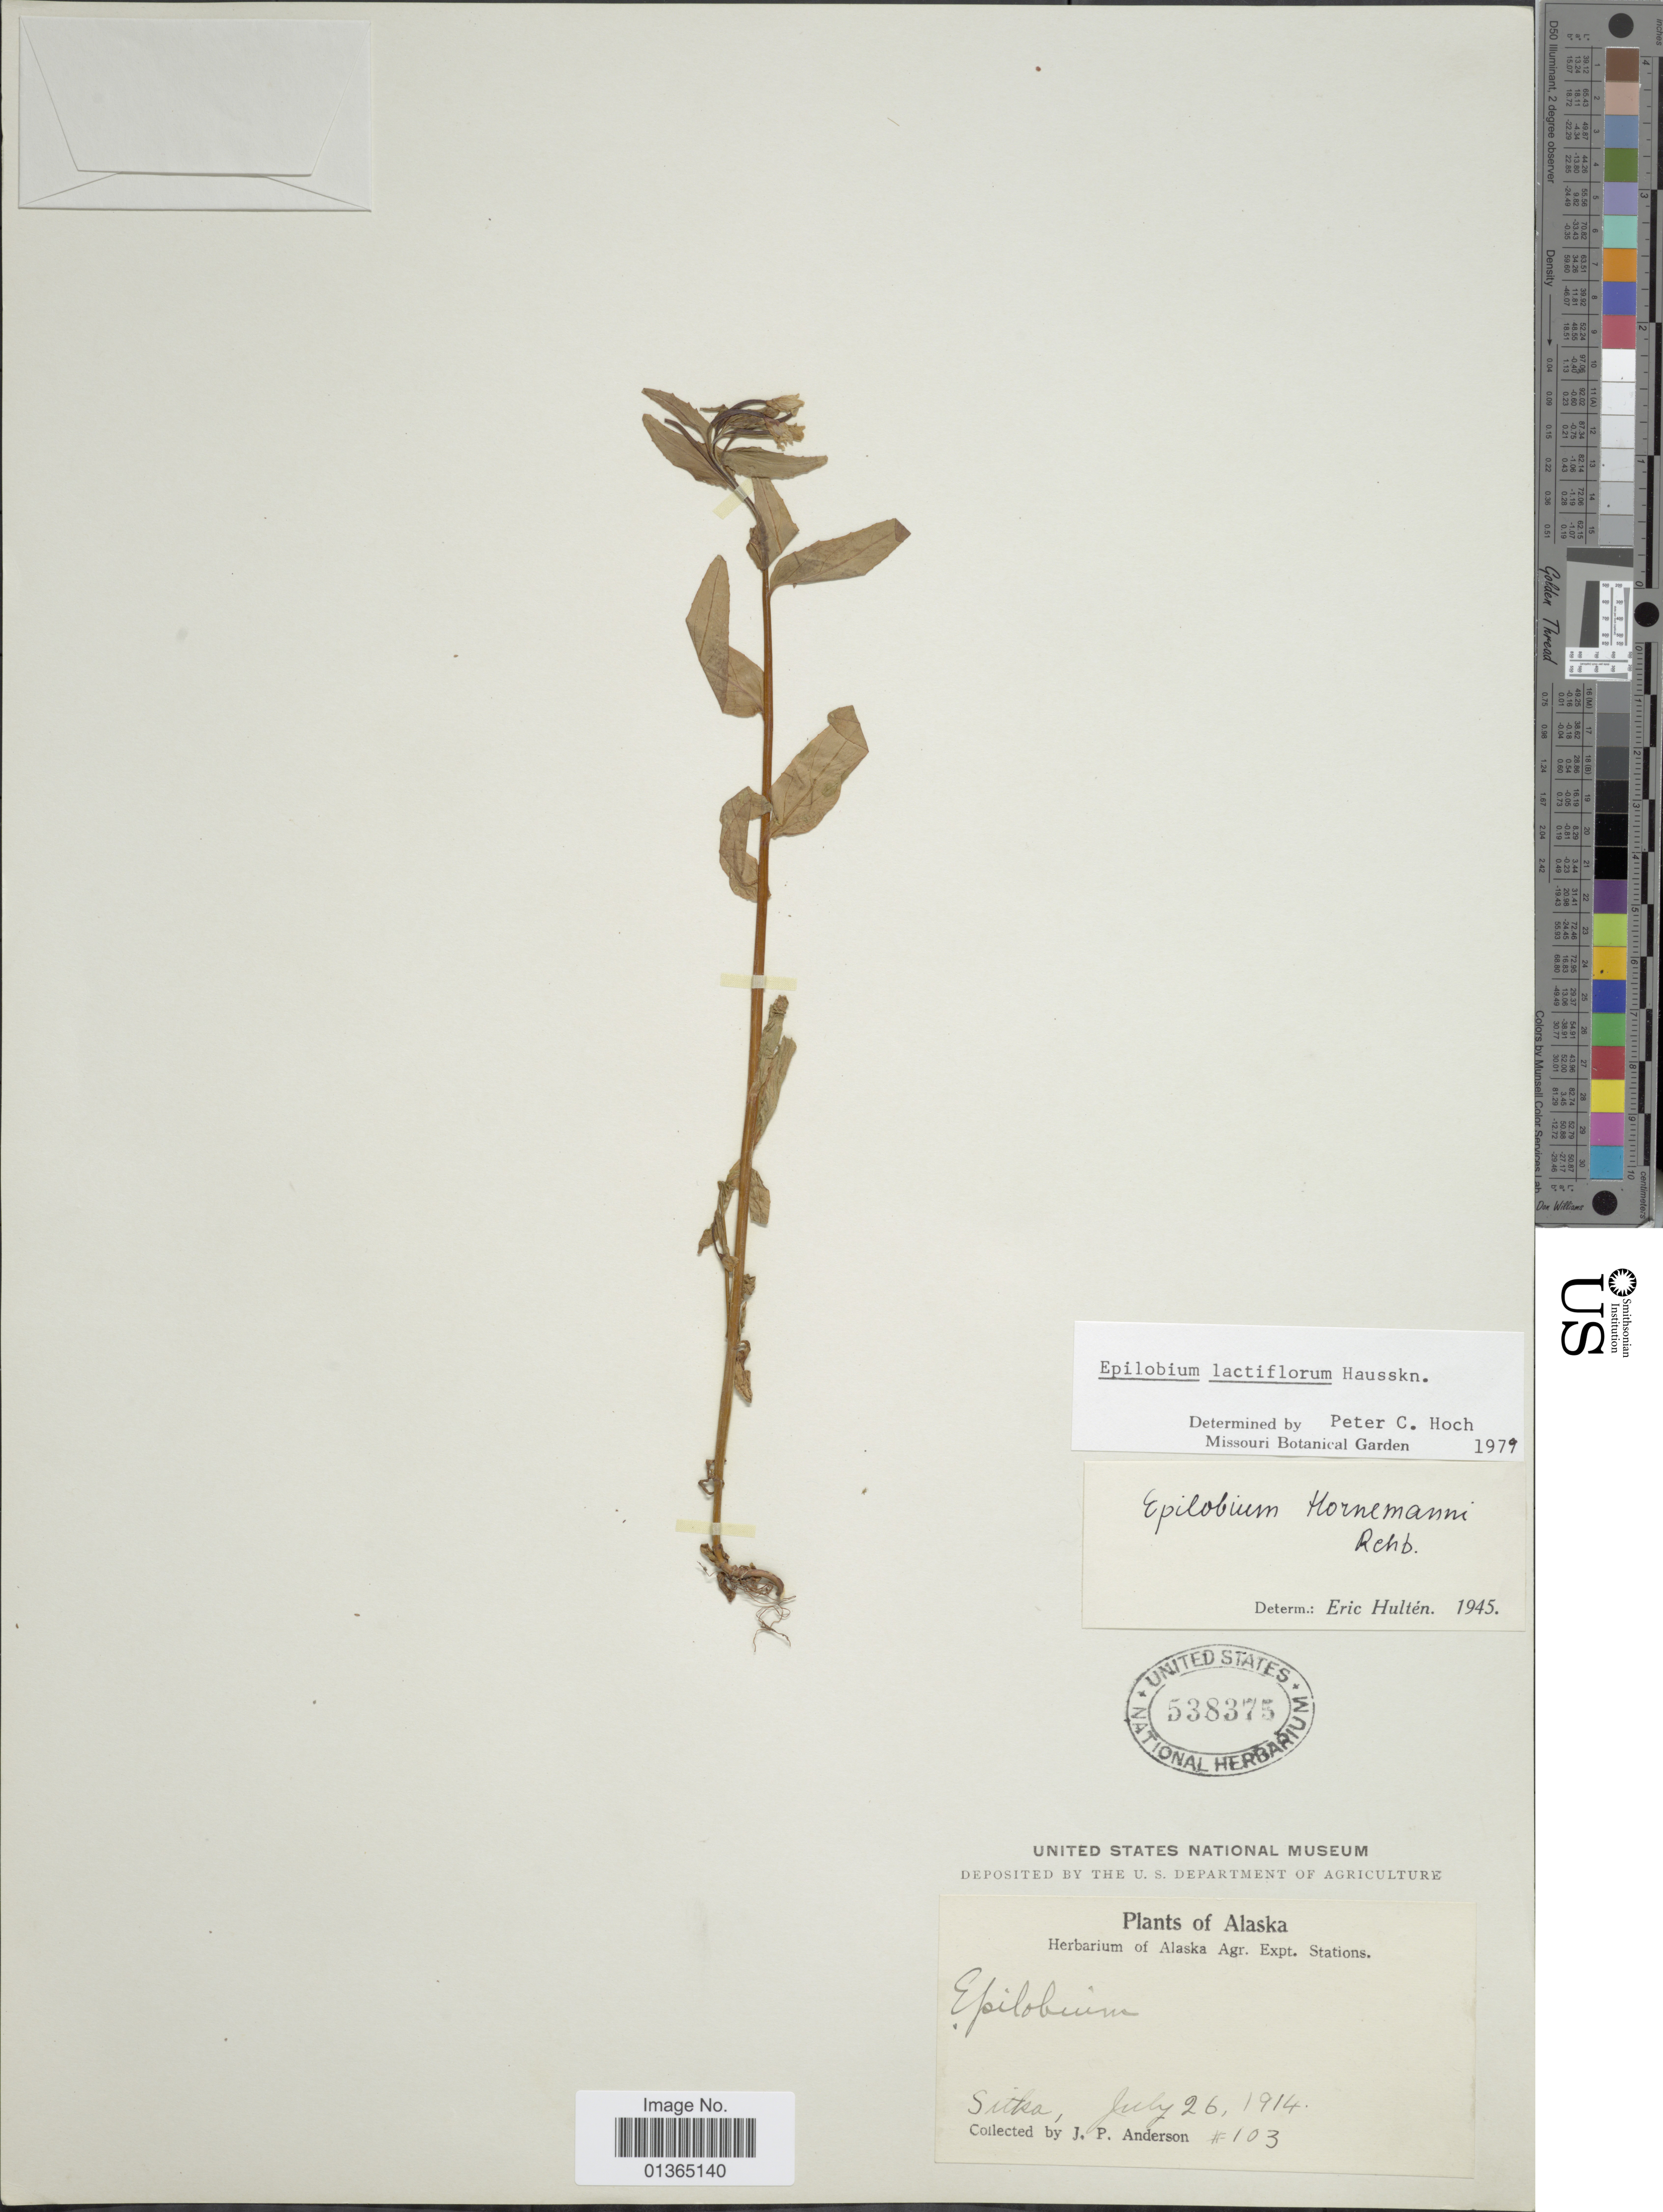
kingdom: Plantae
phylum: Tracheophyta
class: Magnoliopsida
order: Myrtales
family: Onagraceae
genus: Epilobium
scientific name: Epilobium lactiflorum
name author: Hausskn.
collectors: J. P. Anderson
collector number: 103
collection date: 1914-07-26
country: United States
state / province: Alaska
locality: Sitka.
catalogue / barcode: US 538375